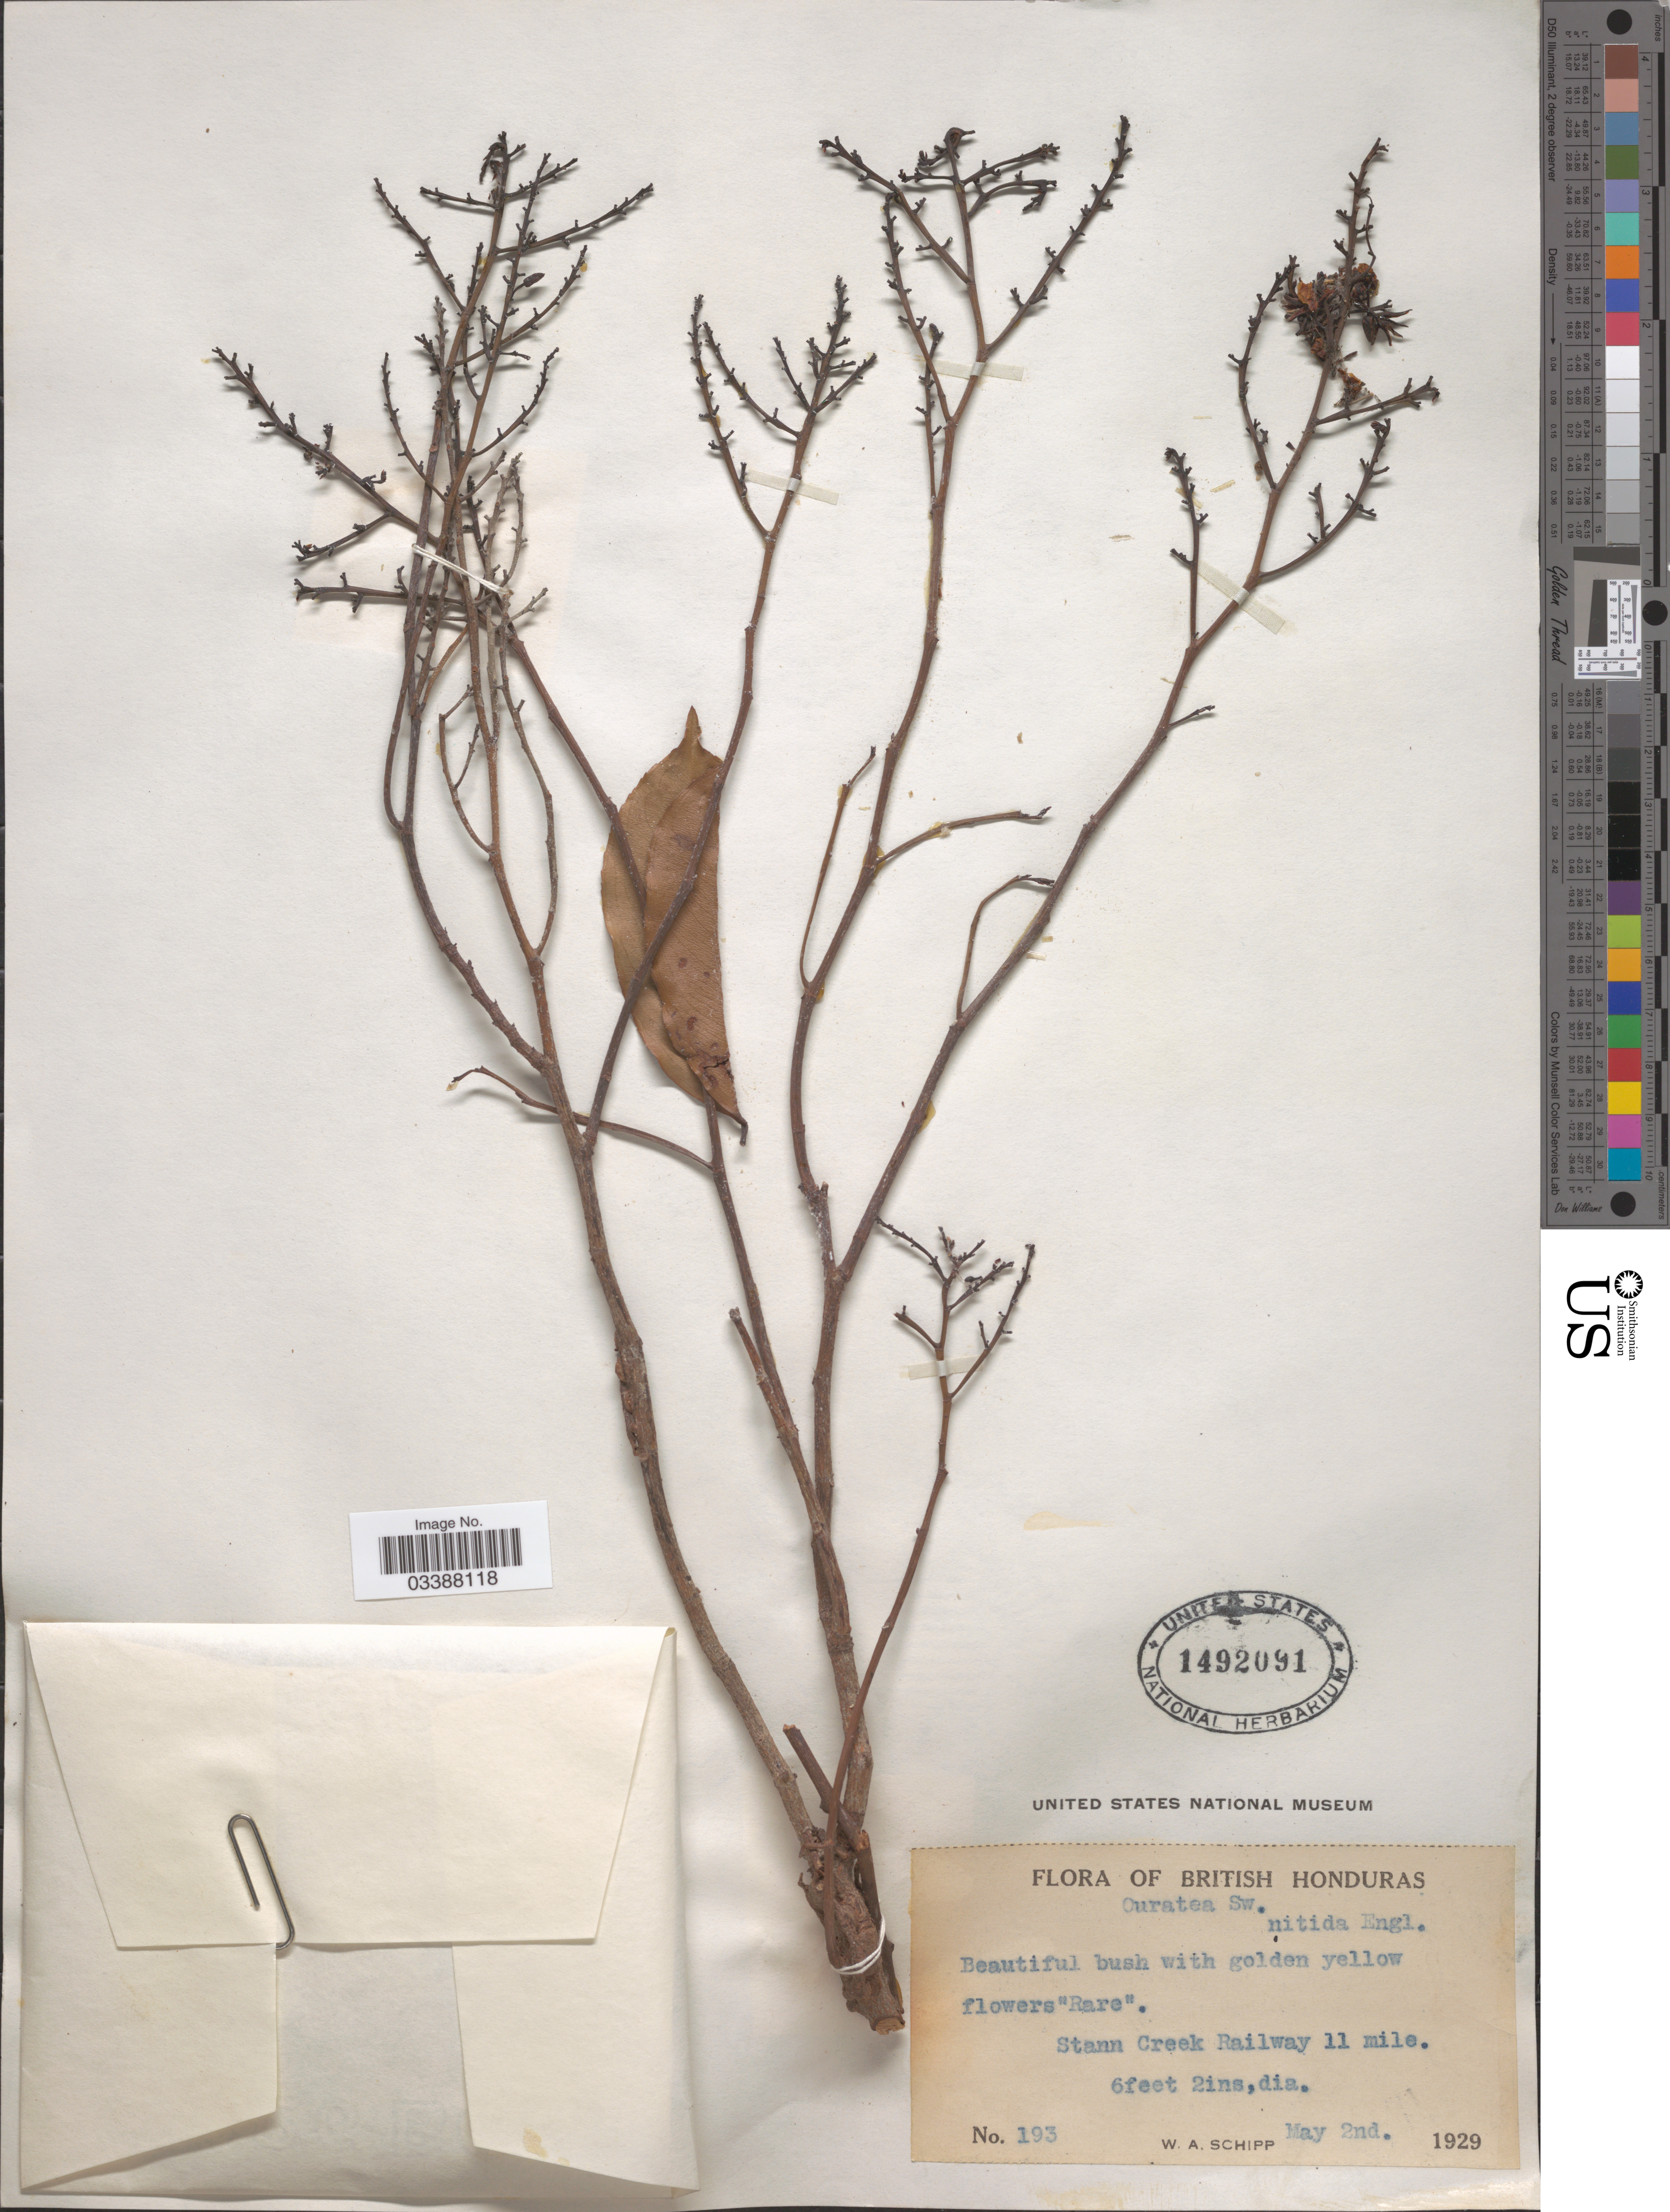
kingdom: Plantae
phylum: Tracheophyta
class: Magnoliopsida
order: Malpighiales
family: Ochnaceae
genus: Ouratea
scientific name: Ouratea nitida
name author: (Sw.) Engl.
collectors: W. Schipp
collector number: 193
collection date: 1929-05-02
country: Belize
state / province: Stann Creek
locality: British Honduras. Stann Creek Railway 11 mile.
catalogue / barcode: US 1492091